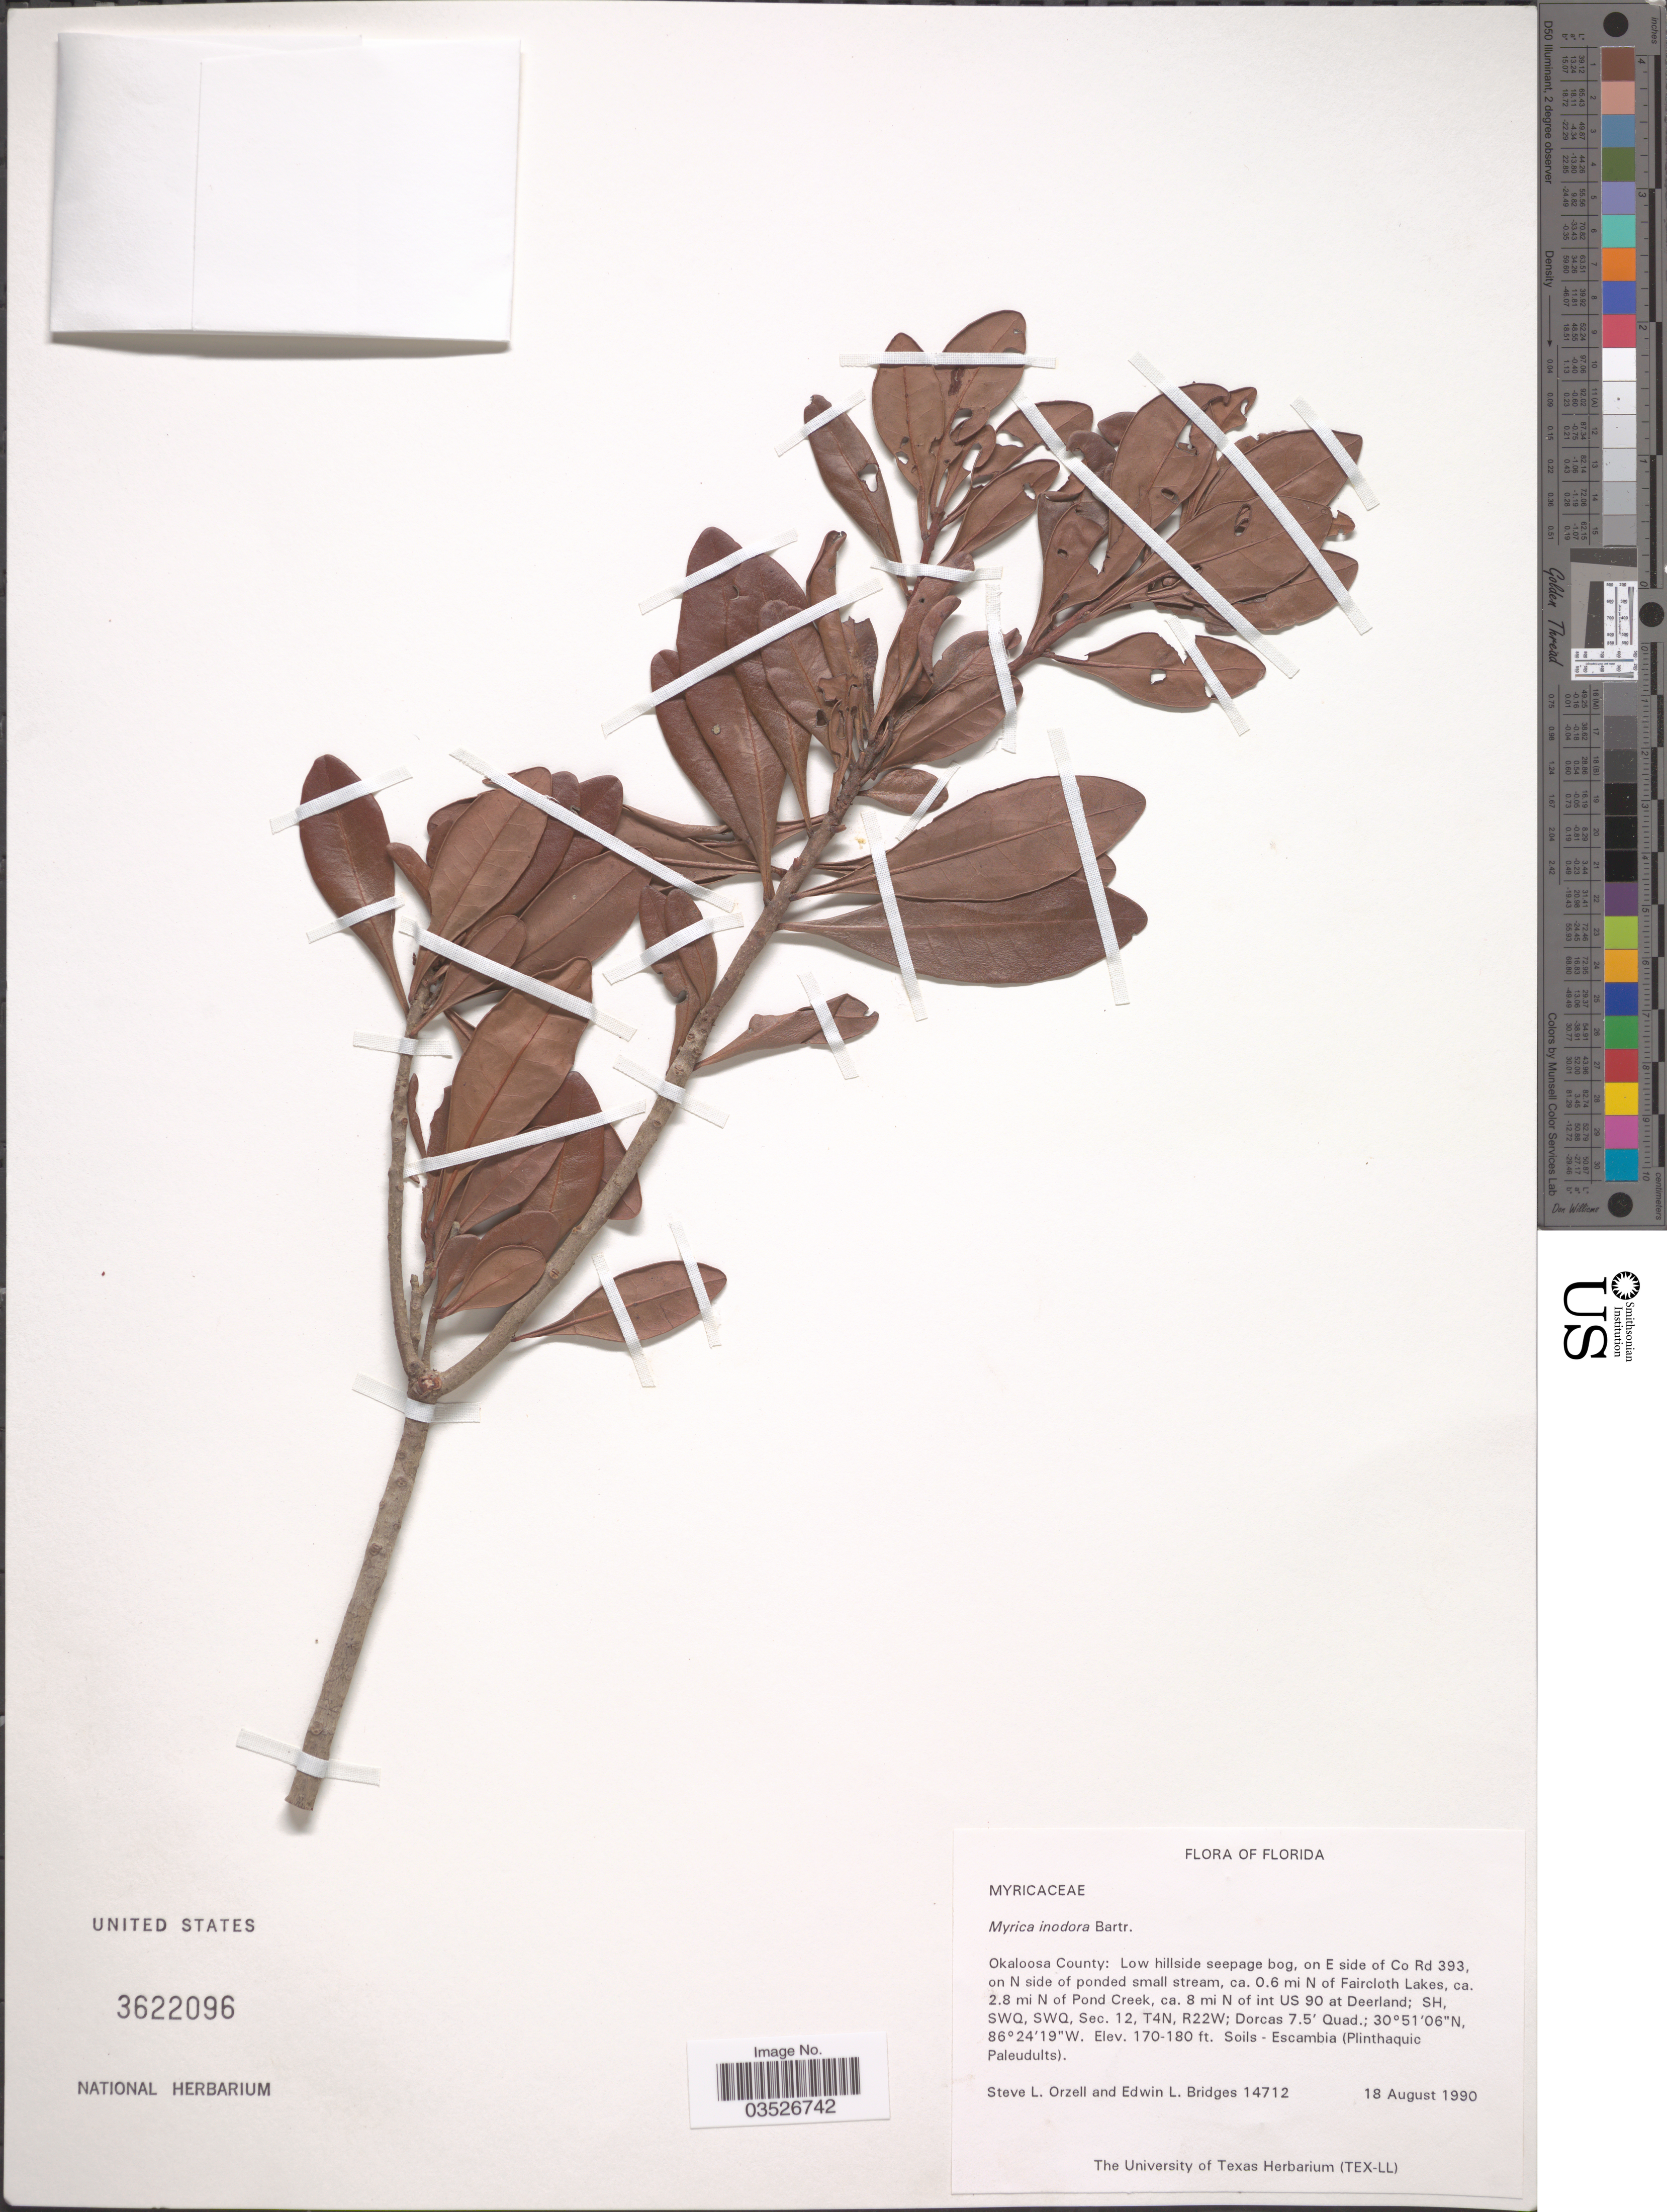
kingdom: Plantae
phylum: Tracheophyta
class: Magnoliopsida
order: Fagales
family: Myricaceae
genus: Morella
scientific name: Morella inodora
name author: (W. Bartram) Small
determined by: Strong, M. T., (US), Smithsonian Institution - National Museum of Natural History (UNITED STATES)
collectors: S. Orzell & E. Bridges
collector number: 14712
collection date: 1990-08-18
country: United States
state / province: Florida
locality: Okaloosa County: Low hillside seepage bog, on E side of Co Rd 393, on N side of ponded small stream, ca. 0.6 mi N of Faircloth Lakes, ca. 2.8 mi N of Pond Creek, ca. 8 mi N of int US 90 at Deerland; SH, SWQ, SWQ, Sec. 12, T4N, R22W; Dorcas 7.5' Quad.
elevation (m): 52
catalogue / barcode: US 3622096